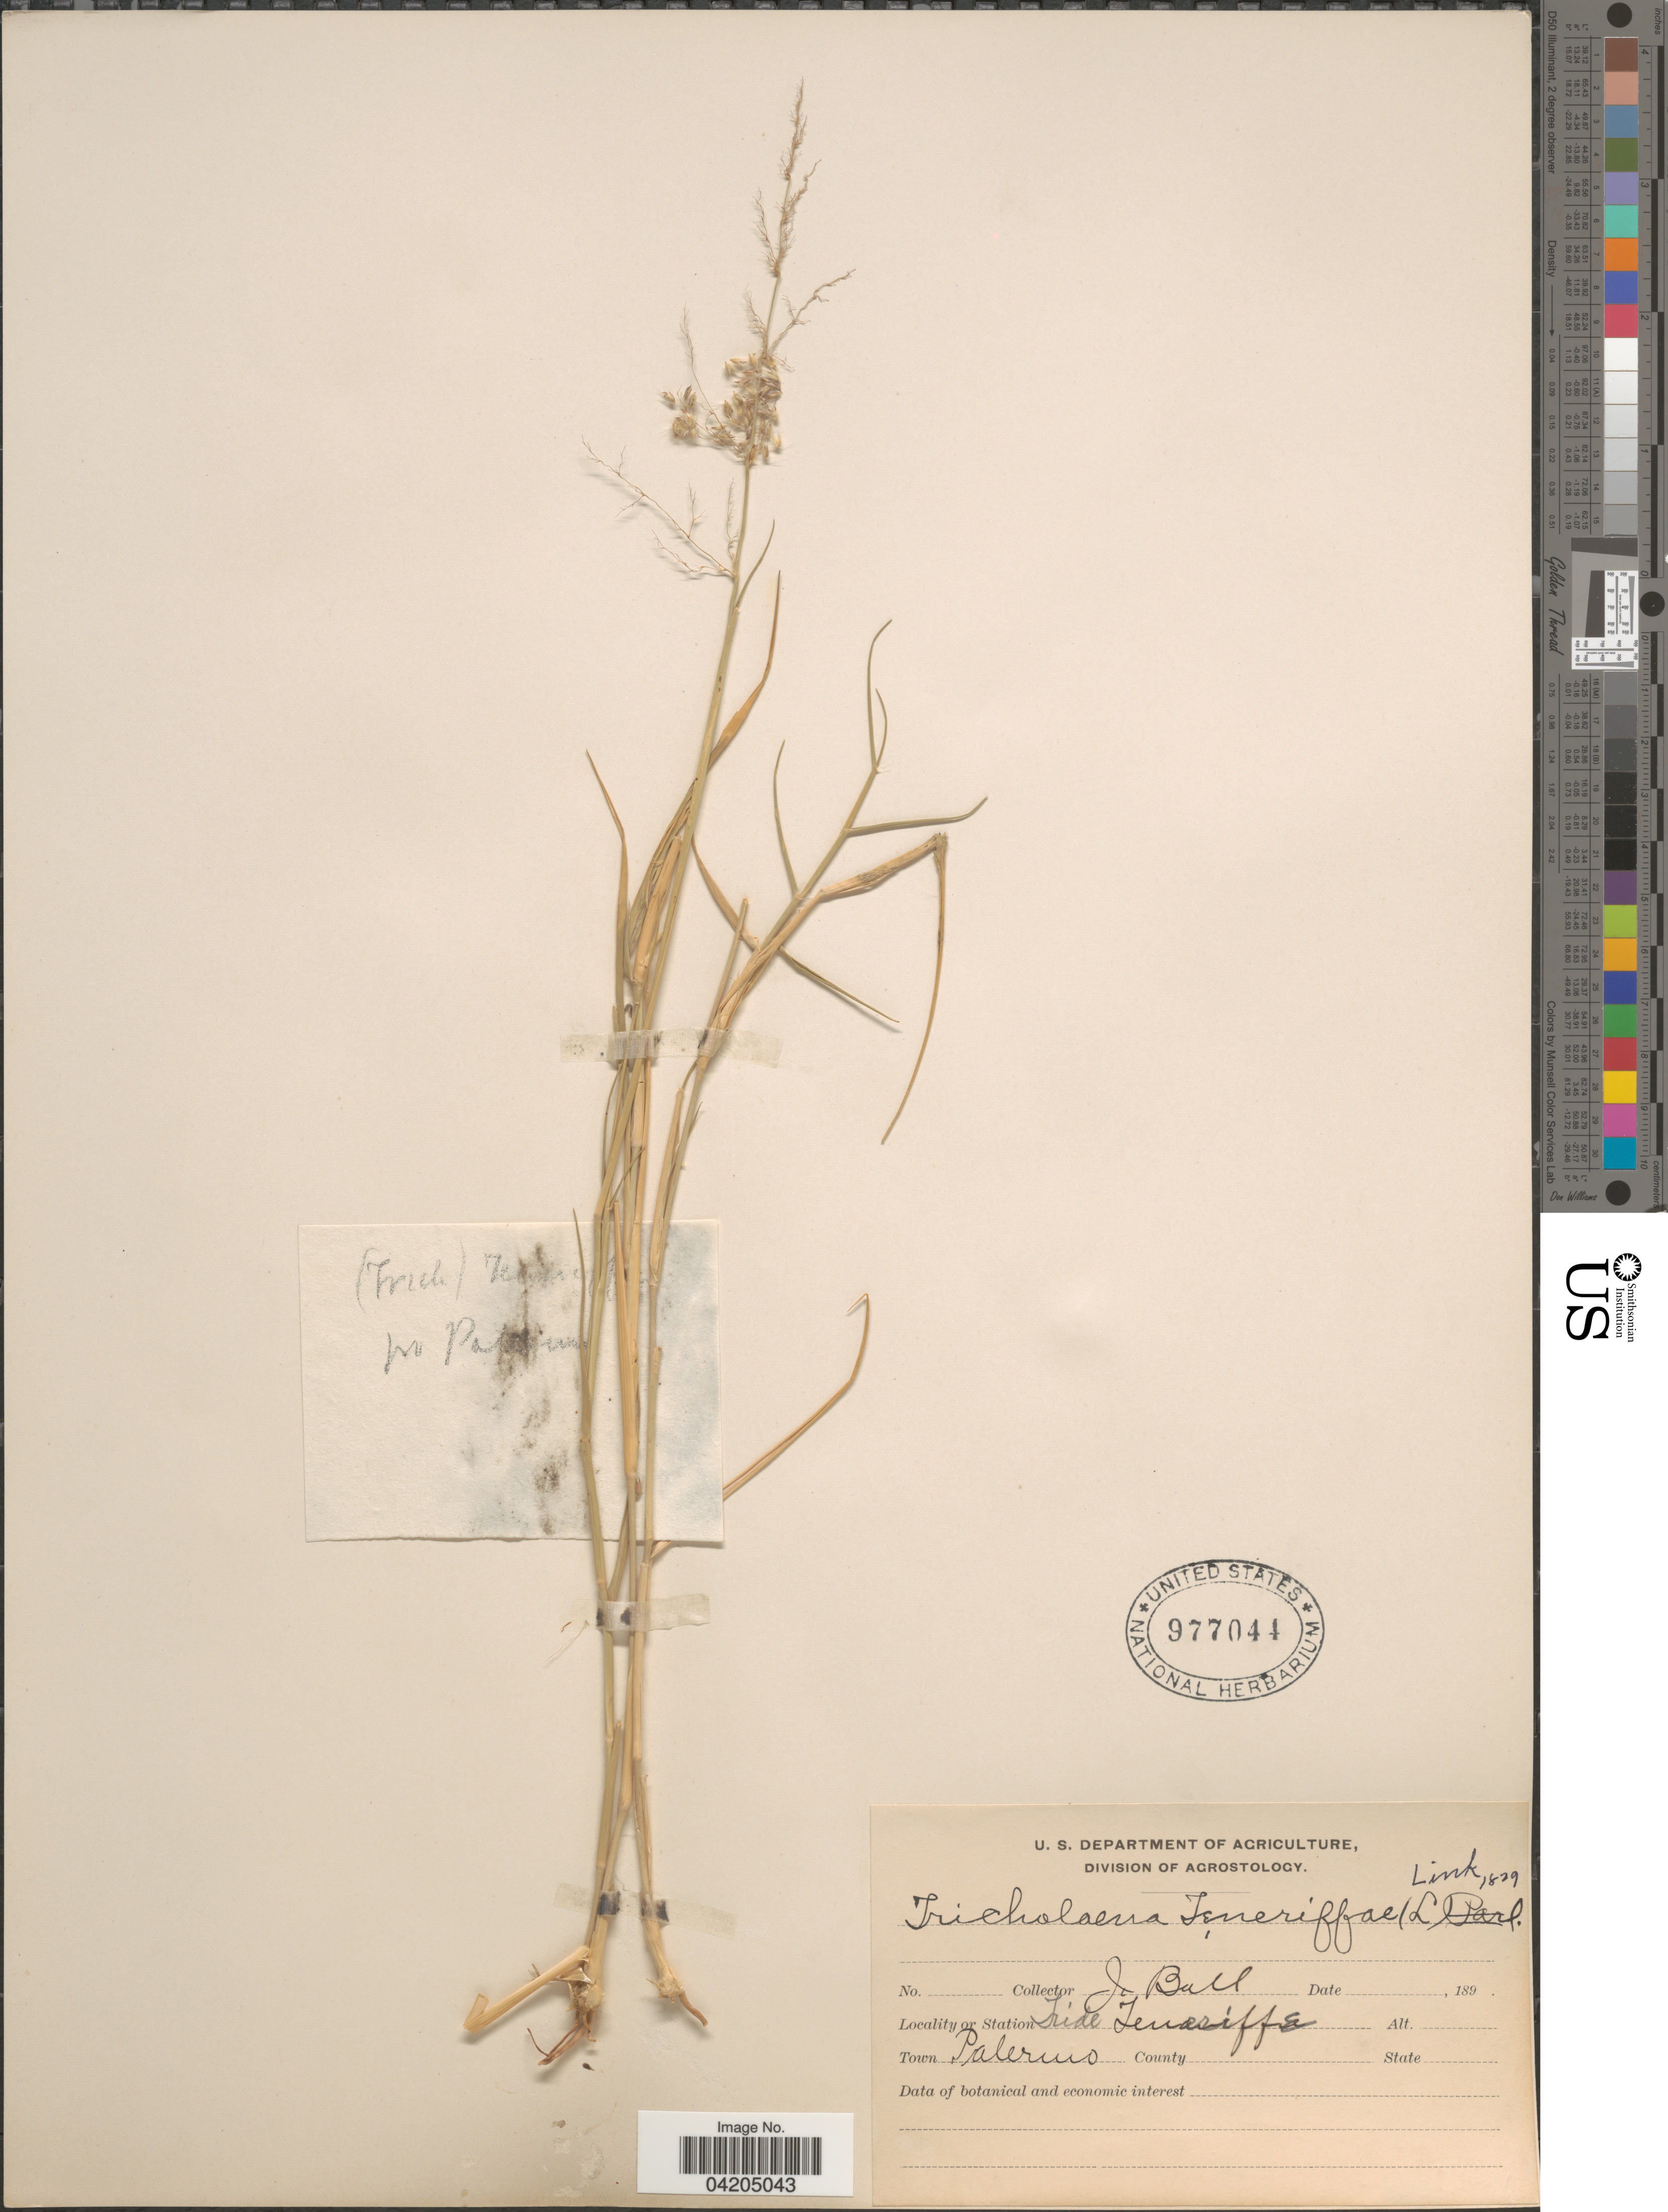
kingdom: Plantae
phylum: Tracheophyta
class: Liliopsida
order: Poales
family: Poaceae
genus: Tricholaena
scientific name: Tricholaena teneriffae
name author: (L.) Link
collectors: J. Ball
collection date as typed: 189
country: Spain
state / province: Canarias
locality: Teide [interpreted] Teneriffe. Town Palermo.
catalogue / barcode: US 977044